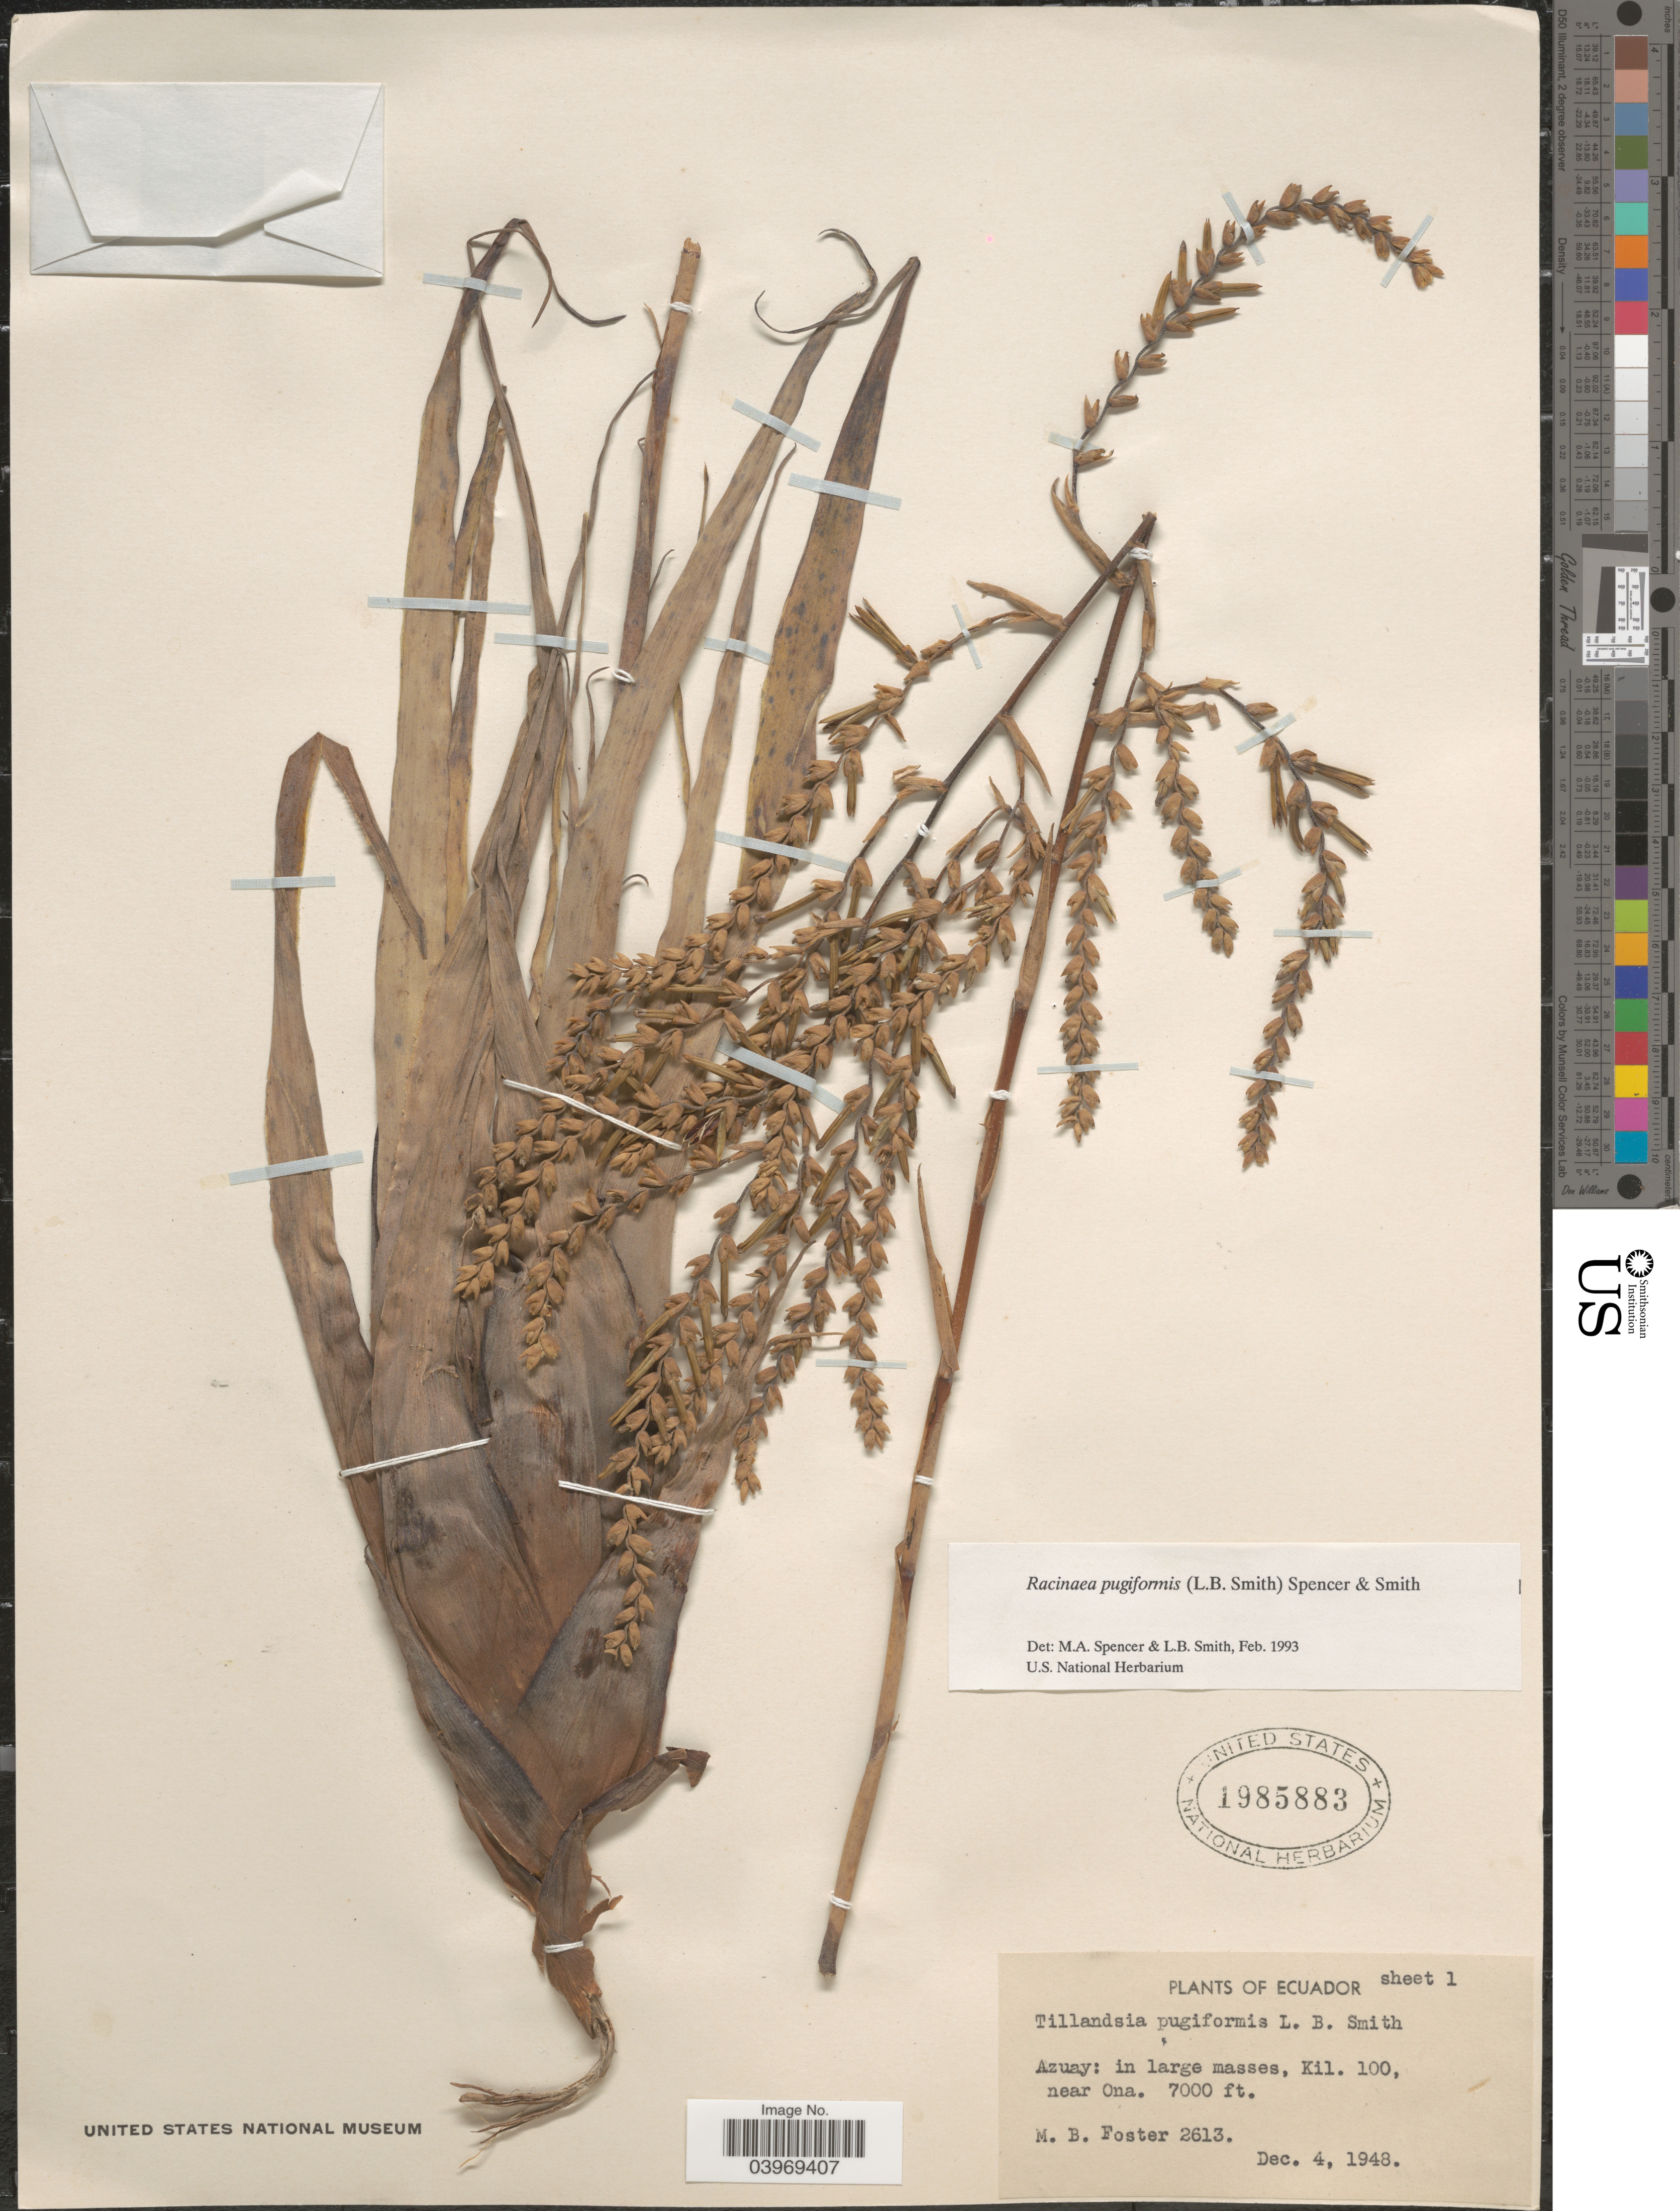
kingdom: Plantae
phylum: Tracheophyta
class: Liliopsida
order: Poales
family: Bromeliaceae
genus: Racinaea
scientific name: Racinaea pugiformis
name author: (L.B. Sm.) M.A. Spencer & L.B. Sm.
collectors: M. B. Foster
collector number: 2613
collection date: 1948-12-04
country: Ecuador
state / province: Azuay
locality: Kil. 100, near Ona.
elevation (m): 2134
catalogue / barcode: US 1985883